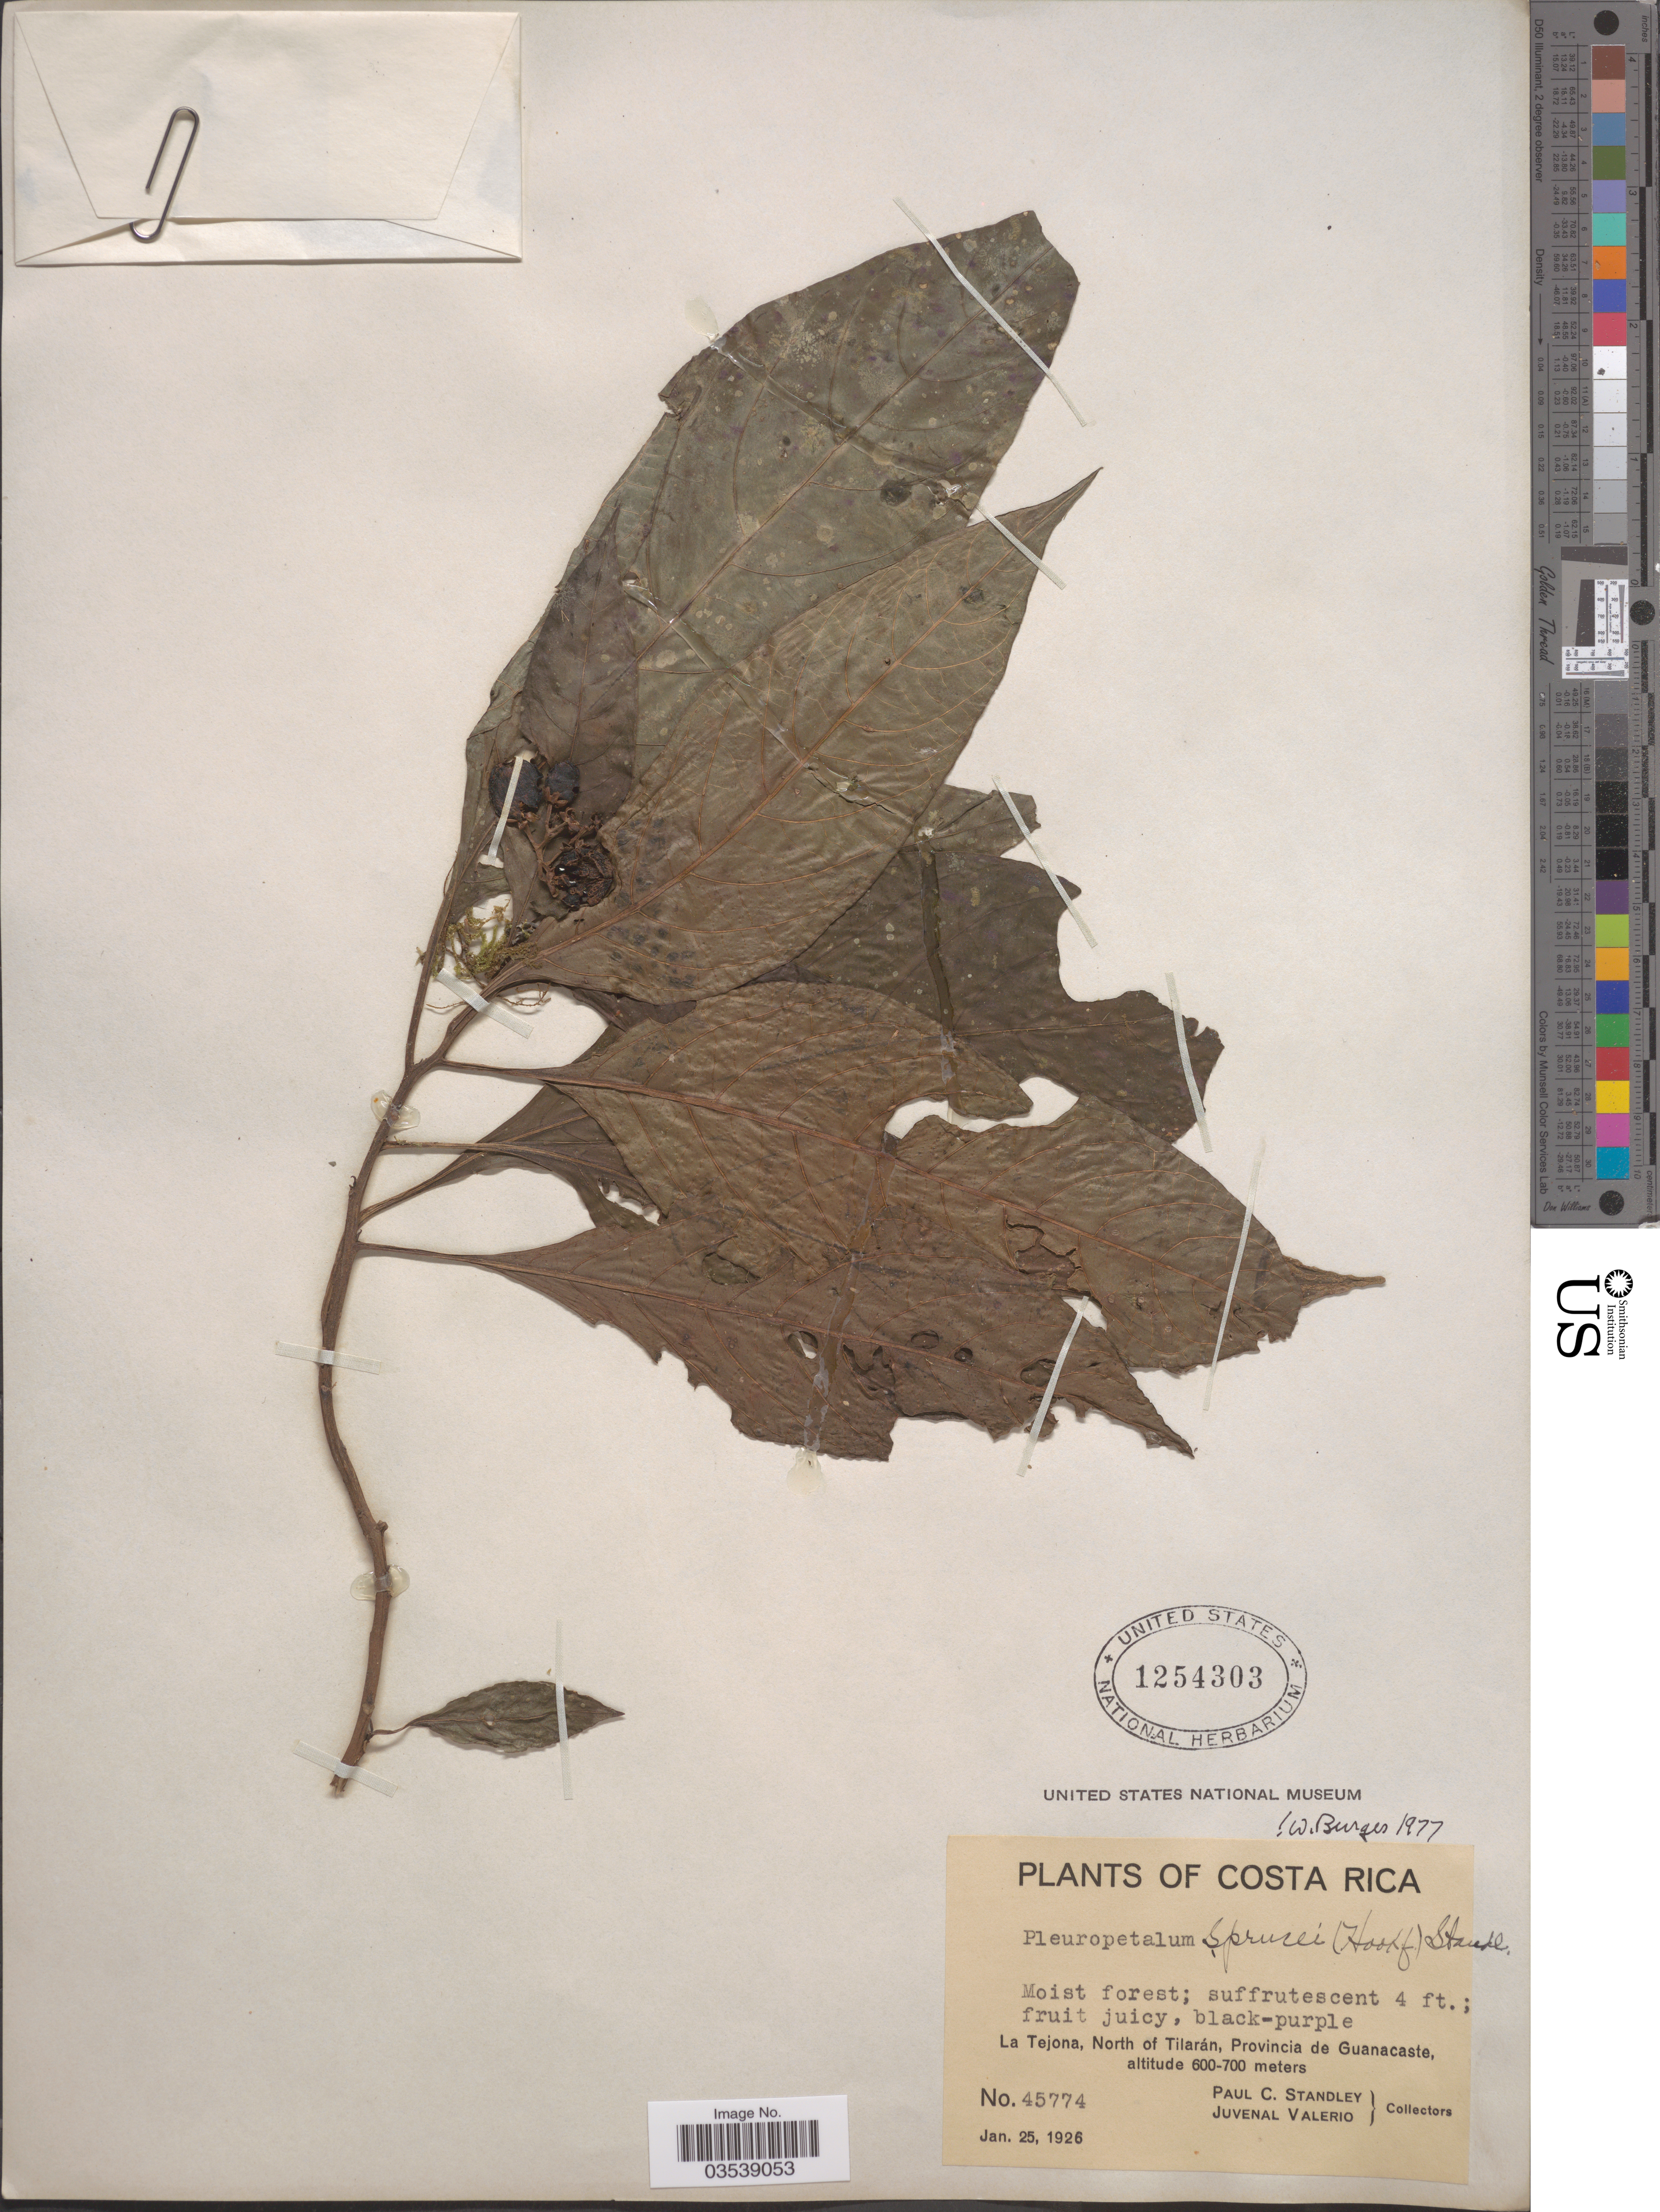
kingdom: Plantae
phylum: Tracheophyta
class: Magnoliopsida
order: Caryophyllales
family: Amaranthaceae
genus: Pleuropetalum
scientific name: Pleuropetalum sprucei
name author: (Hook. f.) Standl.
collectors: P. C. Standley & J. Valerio R.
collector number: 45774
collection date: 1926-01-25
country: Costa Rica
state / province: Guanacaste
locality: La Tejona, North of Tilarán.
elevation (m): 600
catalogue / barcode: US 1254303